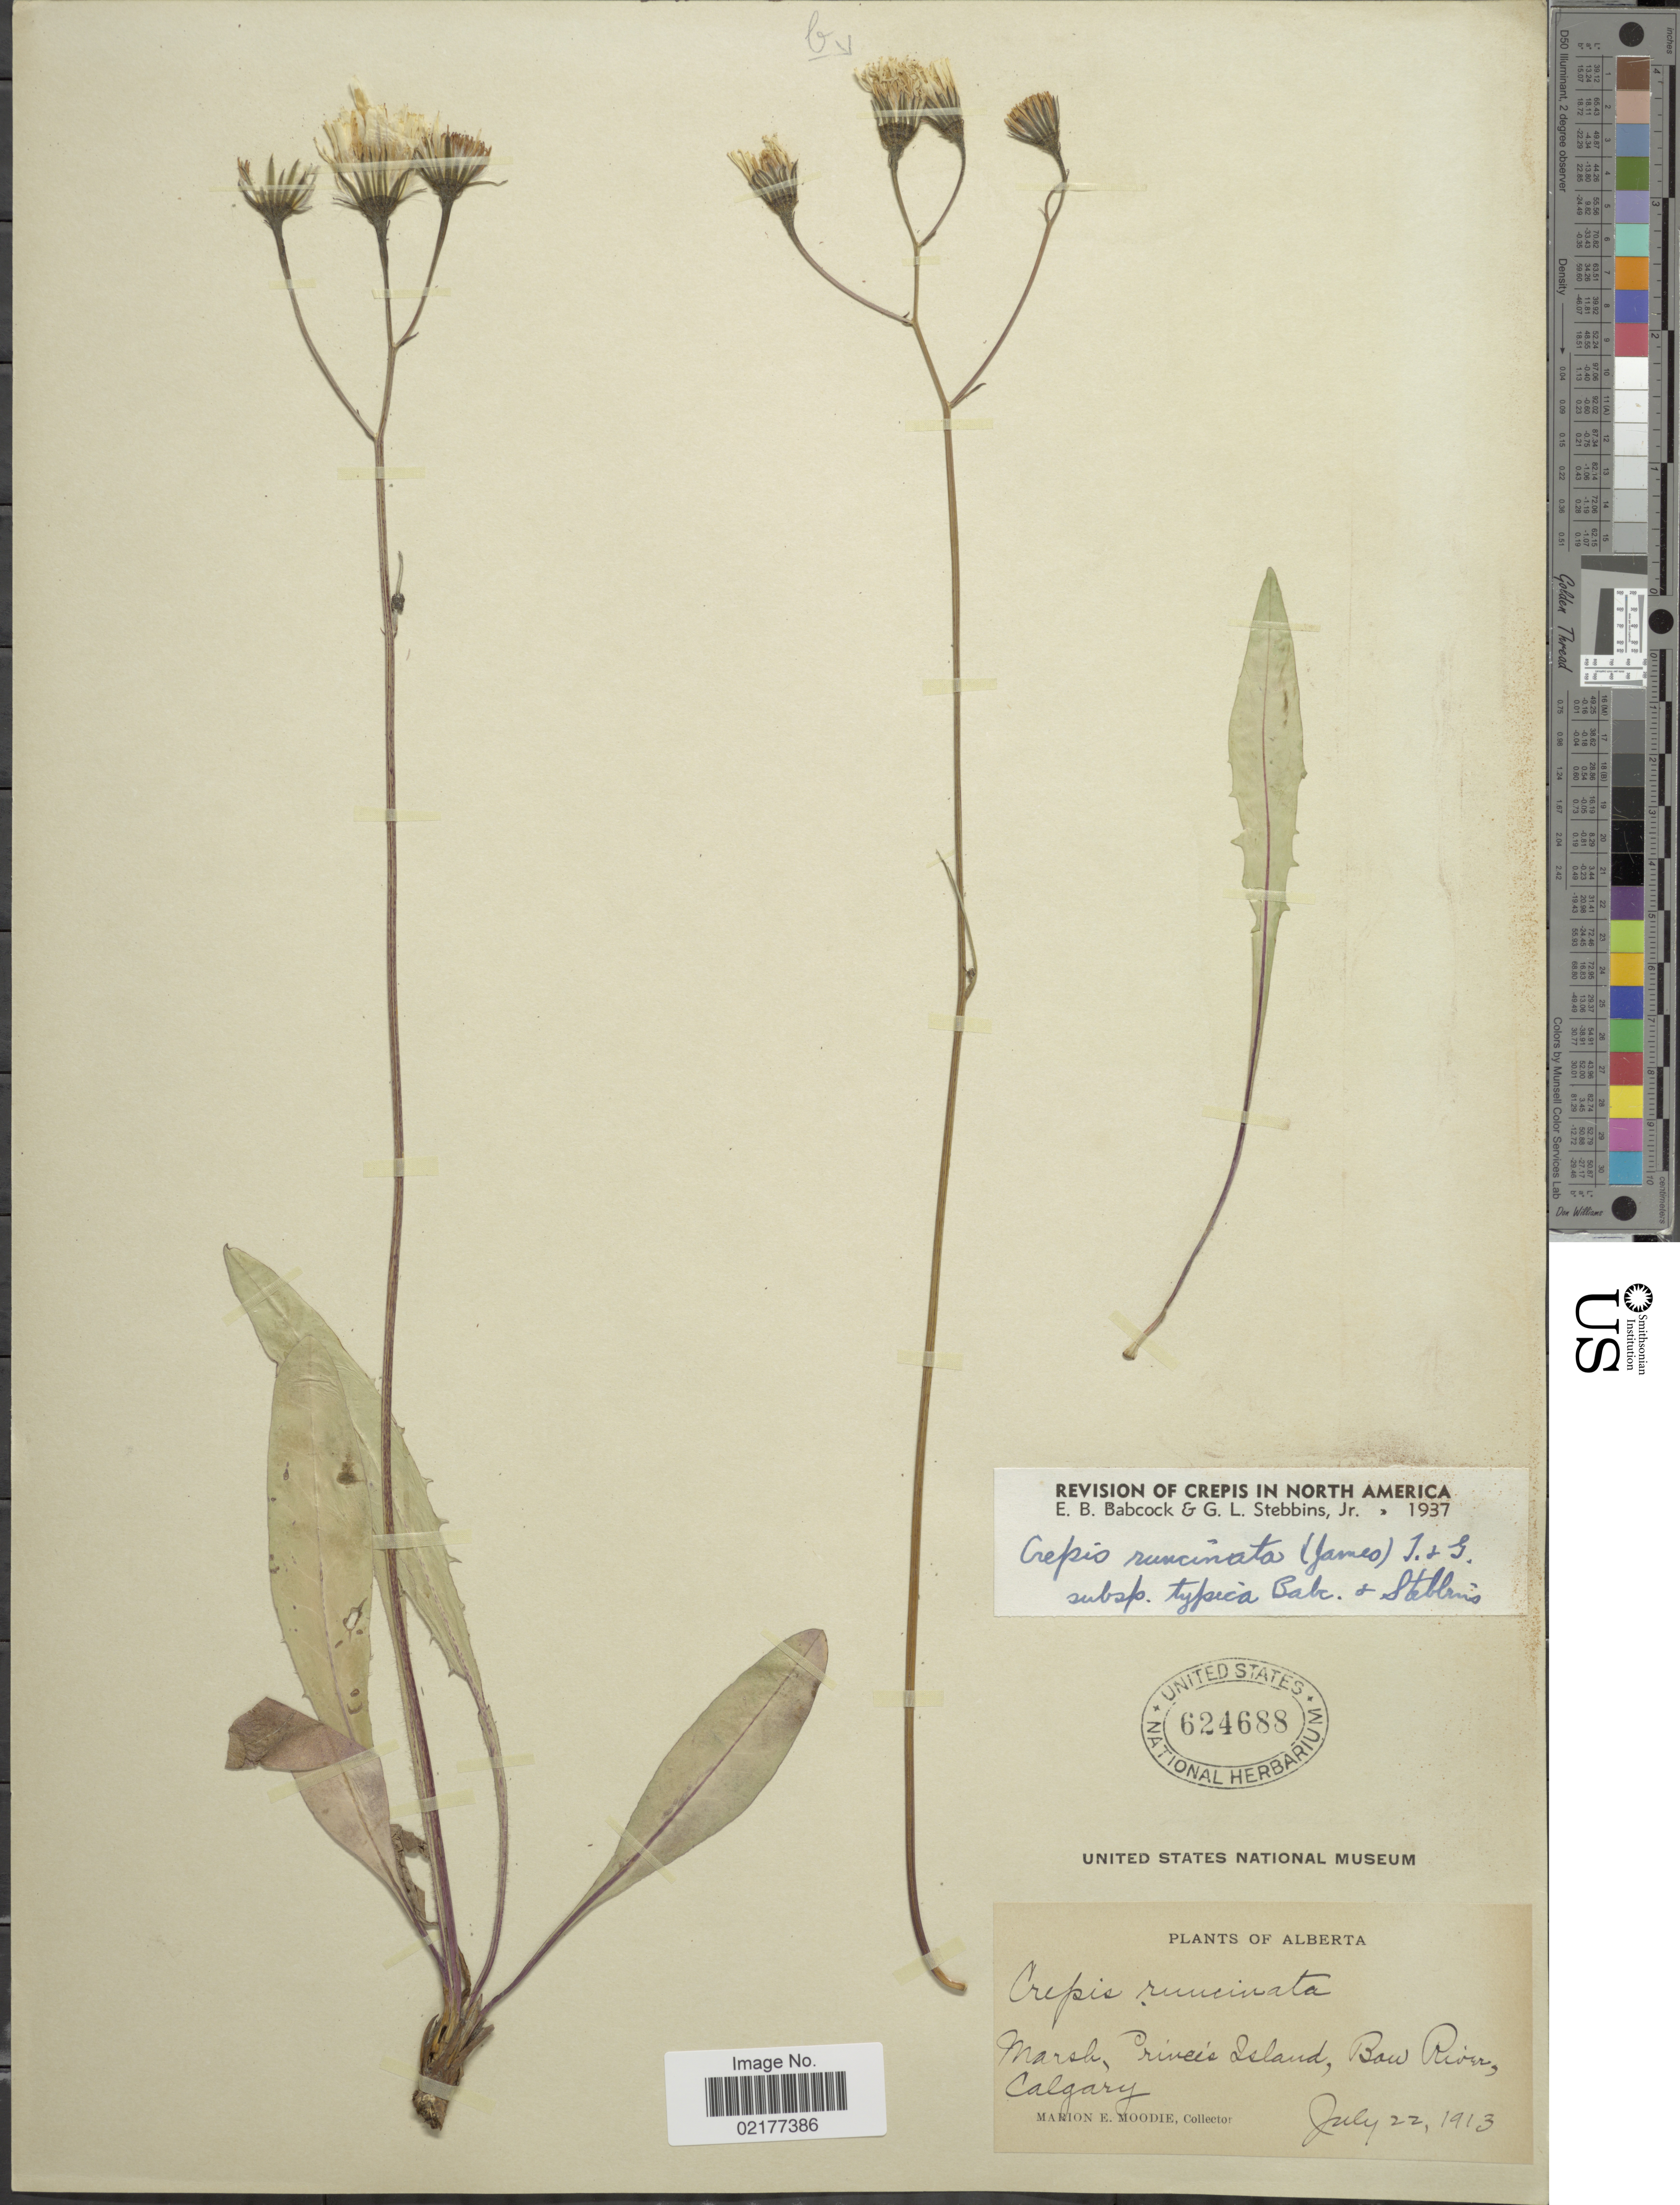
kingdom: Plantae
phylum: Tracheophyta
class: Magnoliopsida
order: Asterales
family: Asteraceae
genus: Crepis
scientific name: Crepis runcinata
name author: Torr. & A. Gray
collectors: M. E. Moodie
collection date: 1913-07-22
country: Canada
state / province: Alberta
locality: Marsh, Privees Island, Bow River, Calgary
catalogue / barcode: US 624688